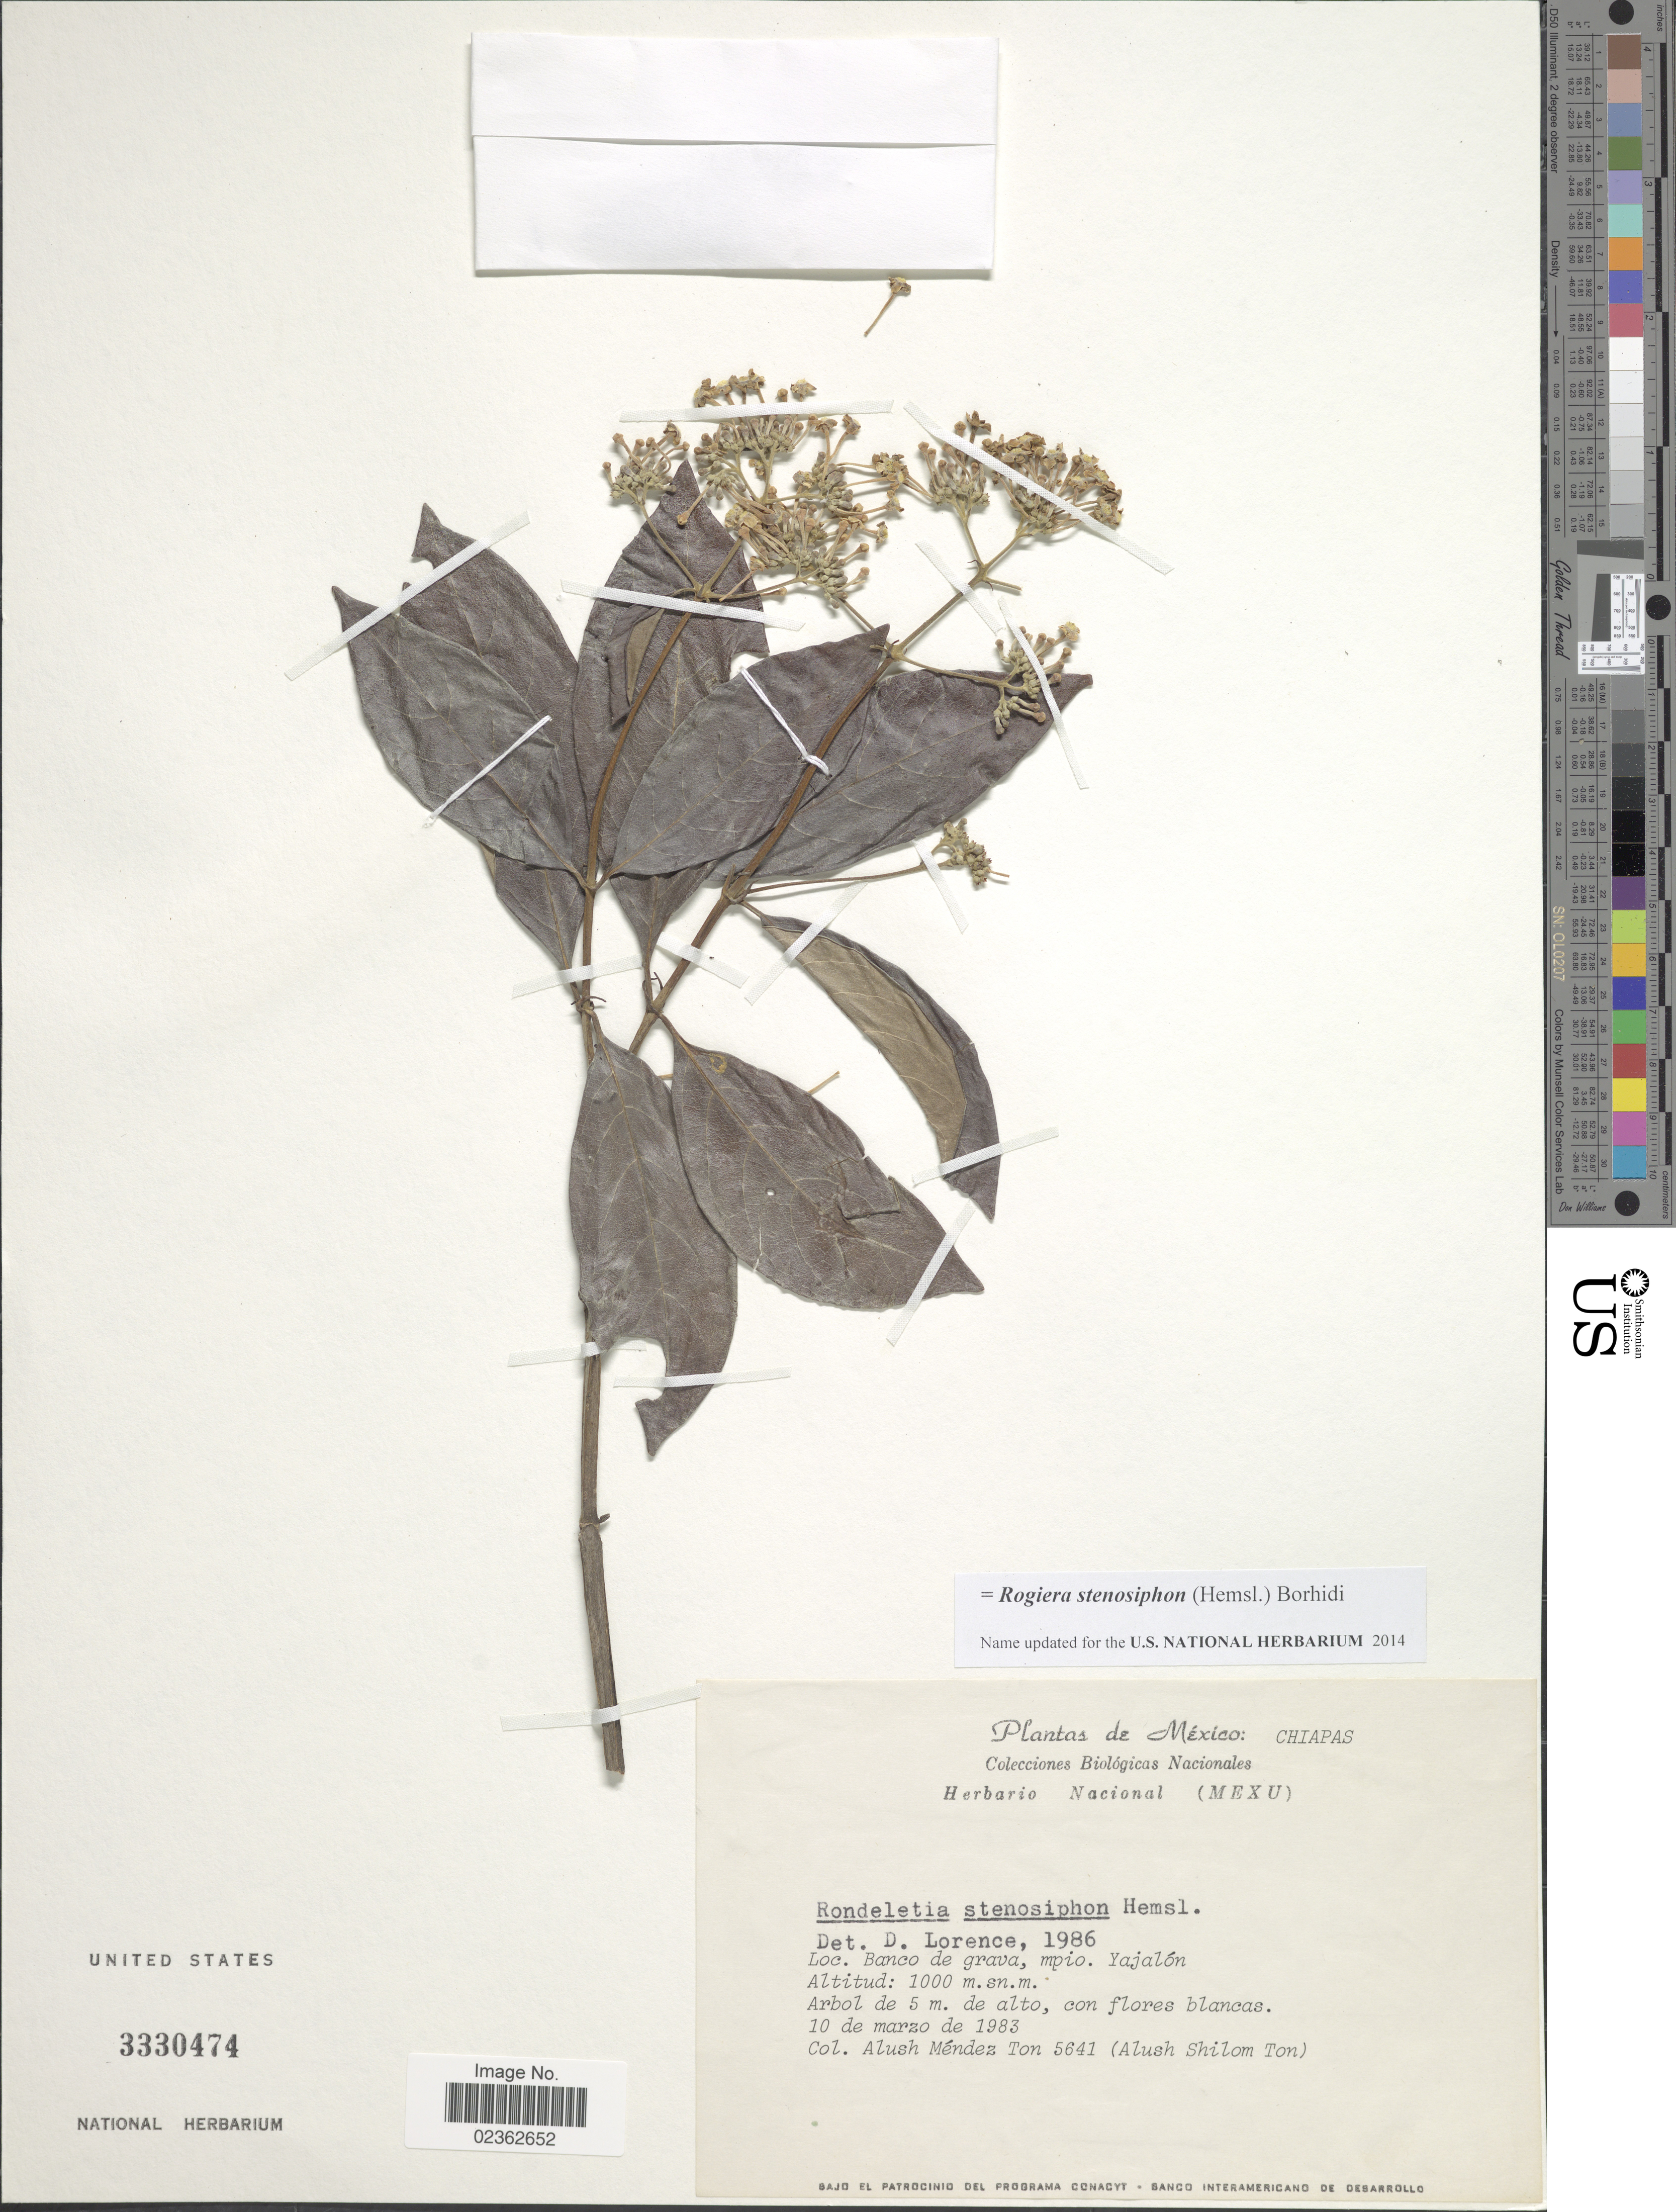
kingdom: Plantae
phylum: Tracheophyta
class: Magnoliopsida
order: Gentianales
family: Rubiaceae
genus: Rogiera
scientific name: Rogiera stenosiphon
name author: (Hemsl.) Borhidi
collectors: A. M. Ton & A. S. Ton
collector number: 5641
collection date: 1983-03-10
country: Mexico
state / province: Chiapas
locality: Banco de grava, mpio. Yajalon.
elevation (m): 1000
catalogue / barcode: US 3330474